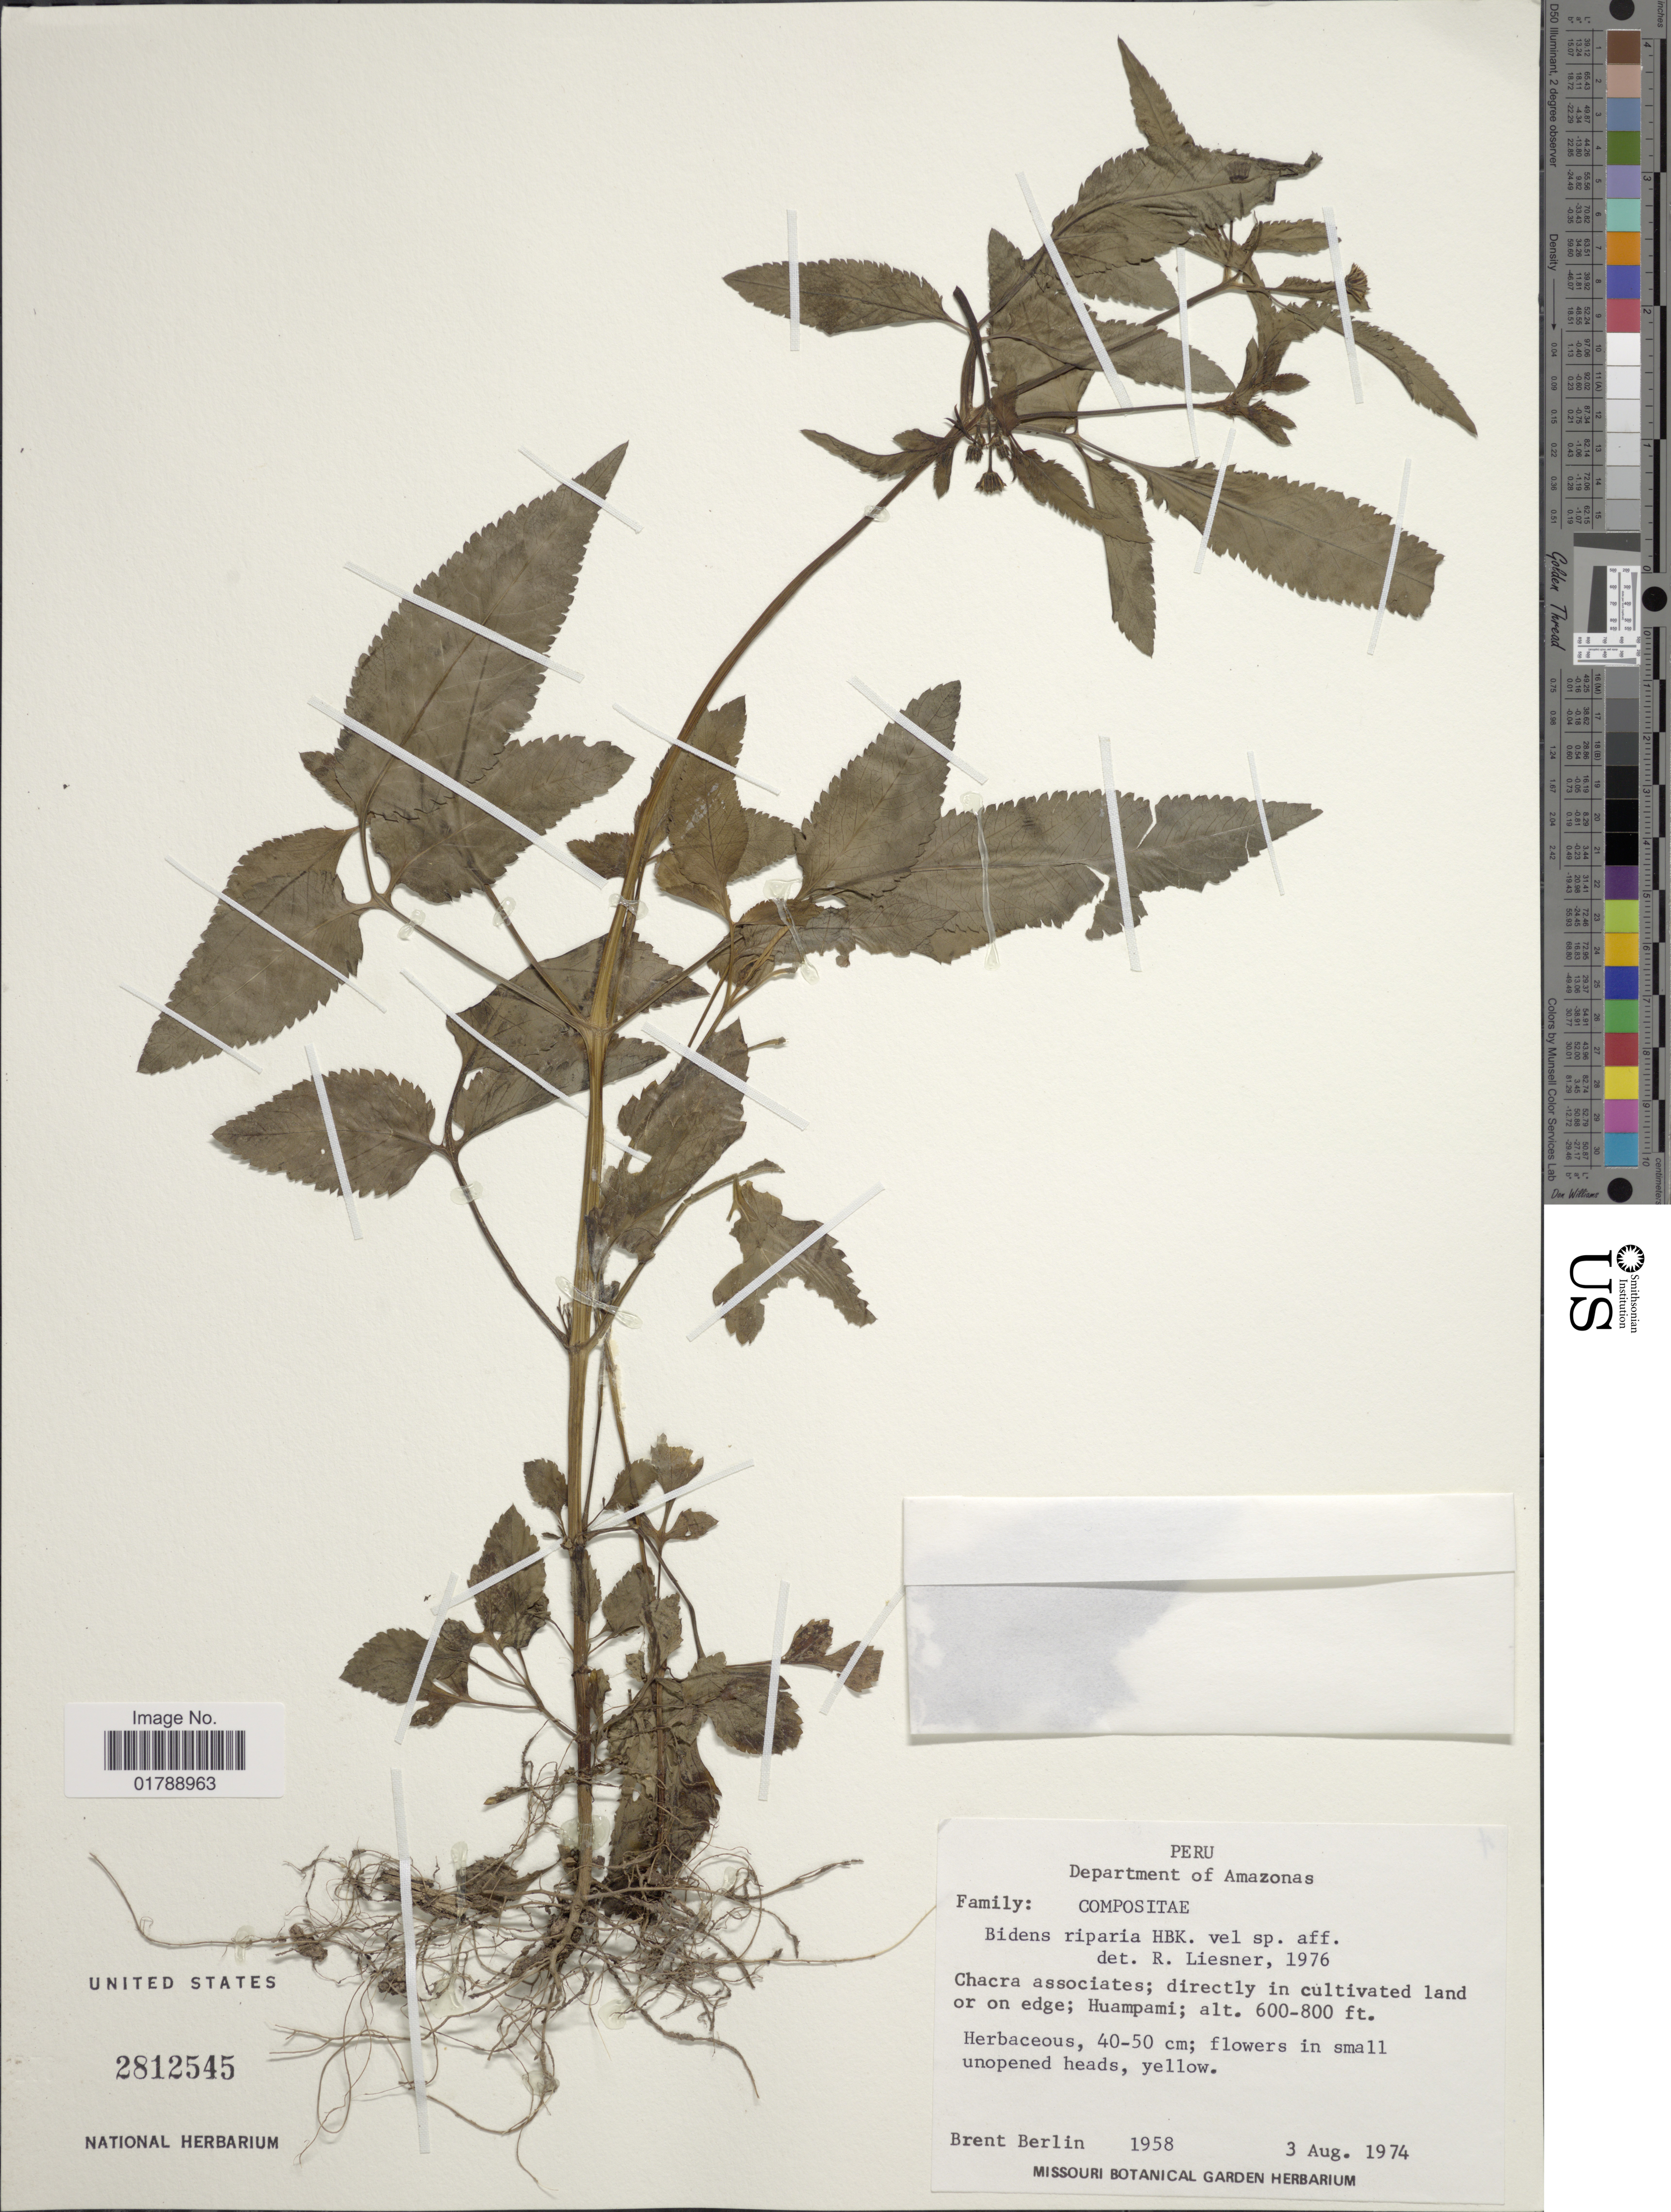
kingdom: Plantae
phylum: Tracheophyta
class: Magnoliopsida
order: Asterales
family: Asteraceae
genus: Bidens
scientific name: Bidens riparia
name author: Kunth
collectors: B. Berlin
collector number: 1958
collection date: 1974-08-03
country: Peru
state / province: Amazonas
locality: Huampami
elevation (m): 183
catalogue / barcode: US 2812545